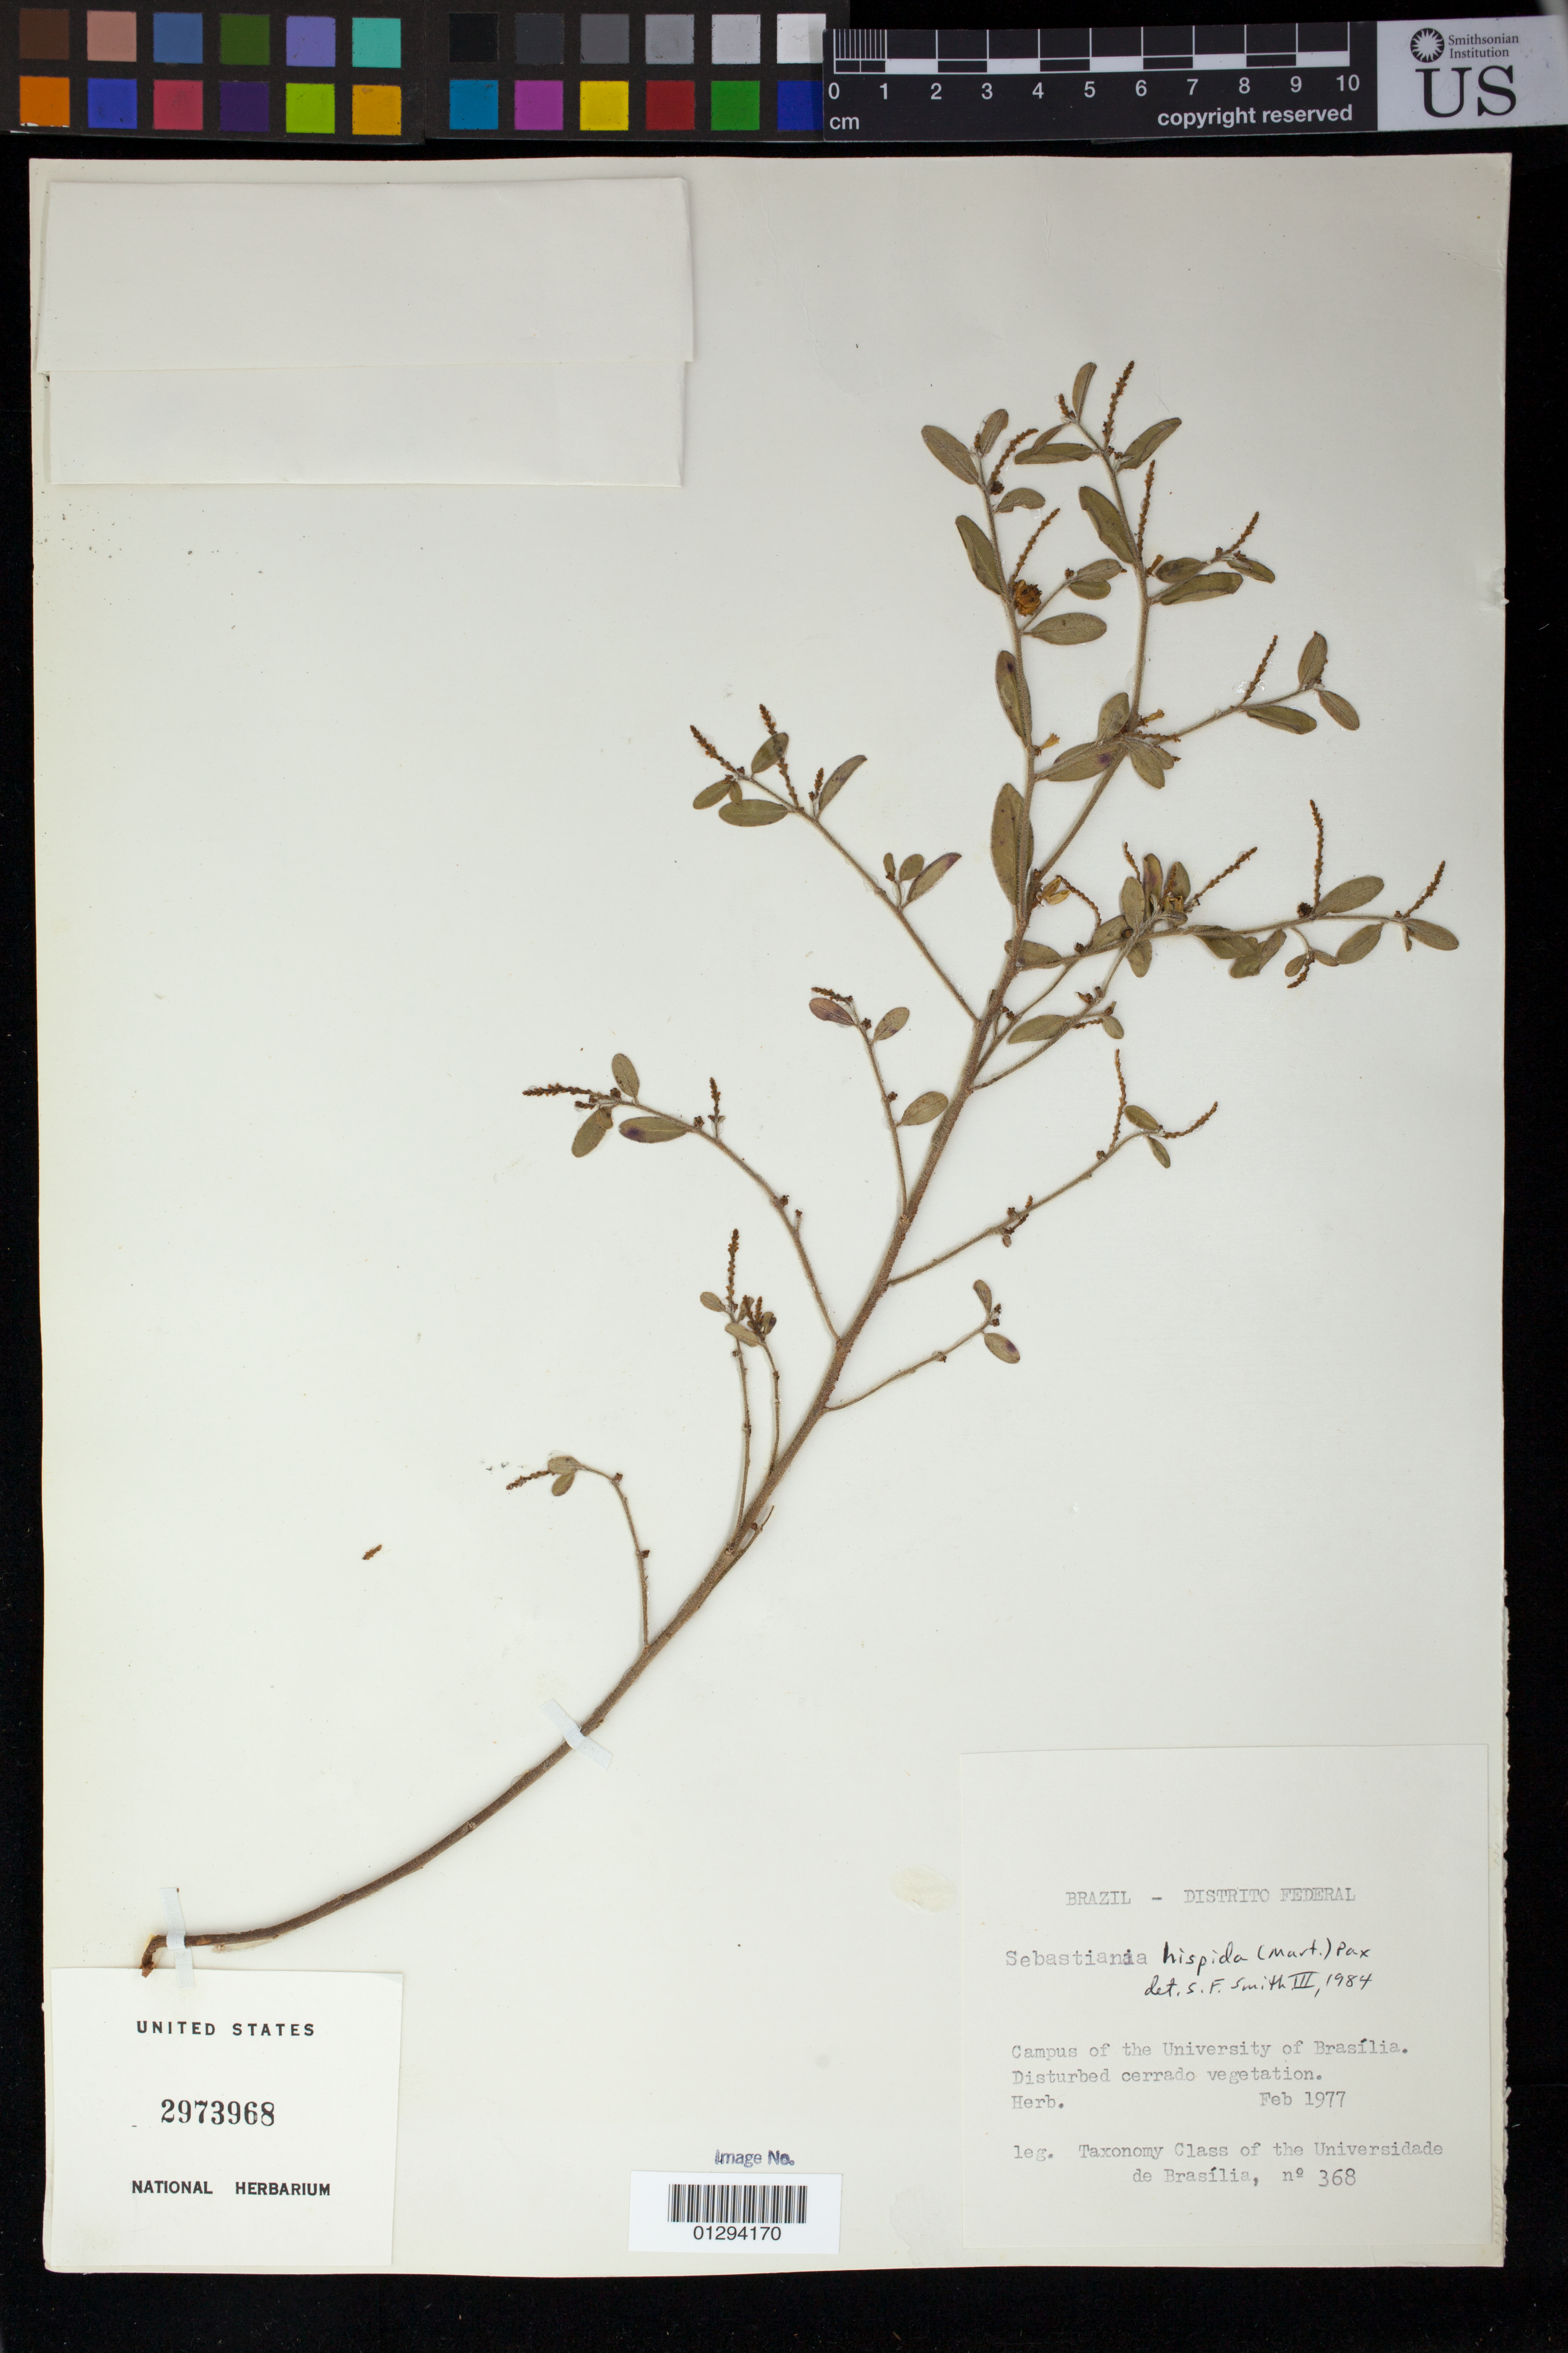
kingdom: Plantae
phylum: Tracheophyta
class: Magnoliopsida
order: Malpighiales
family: Euphorbiaceae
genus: Sebastiania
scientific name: Sebastiania hispida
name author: (Mart.) Pax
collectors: Taxonomy Class of Univ. of Brasília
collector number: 368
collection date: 1977-02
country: Brazil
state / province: Distrito Federal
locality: Campus of the University of Brasilia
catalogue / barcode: US 2973968